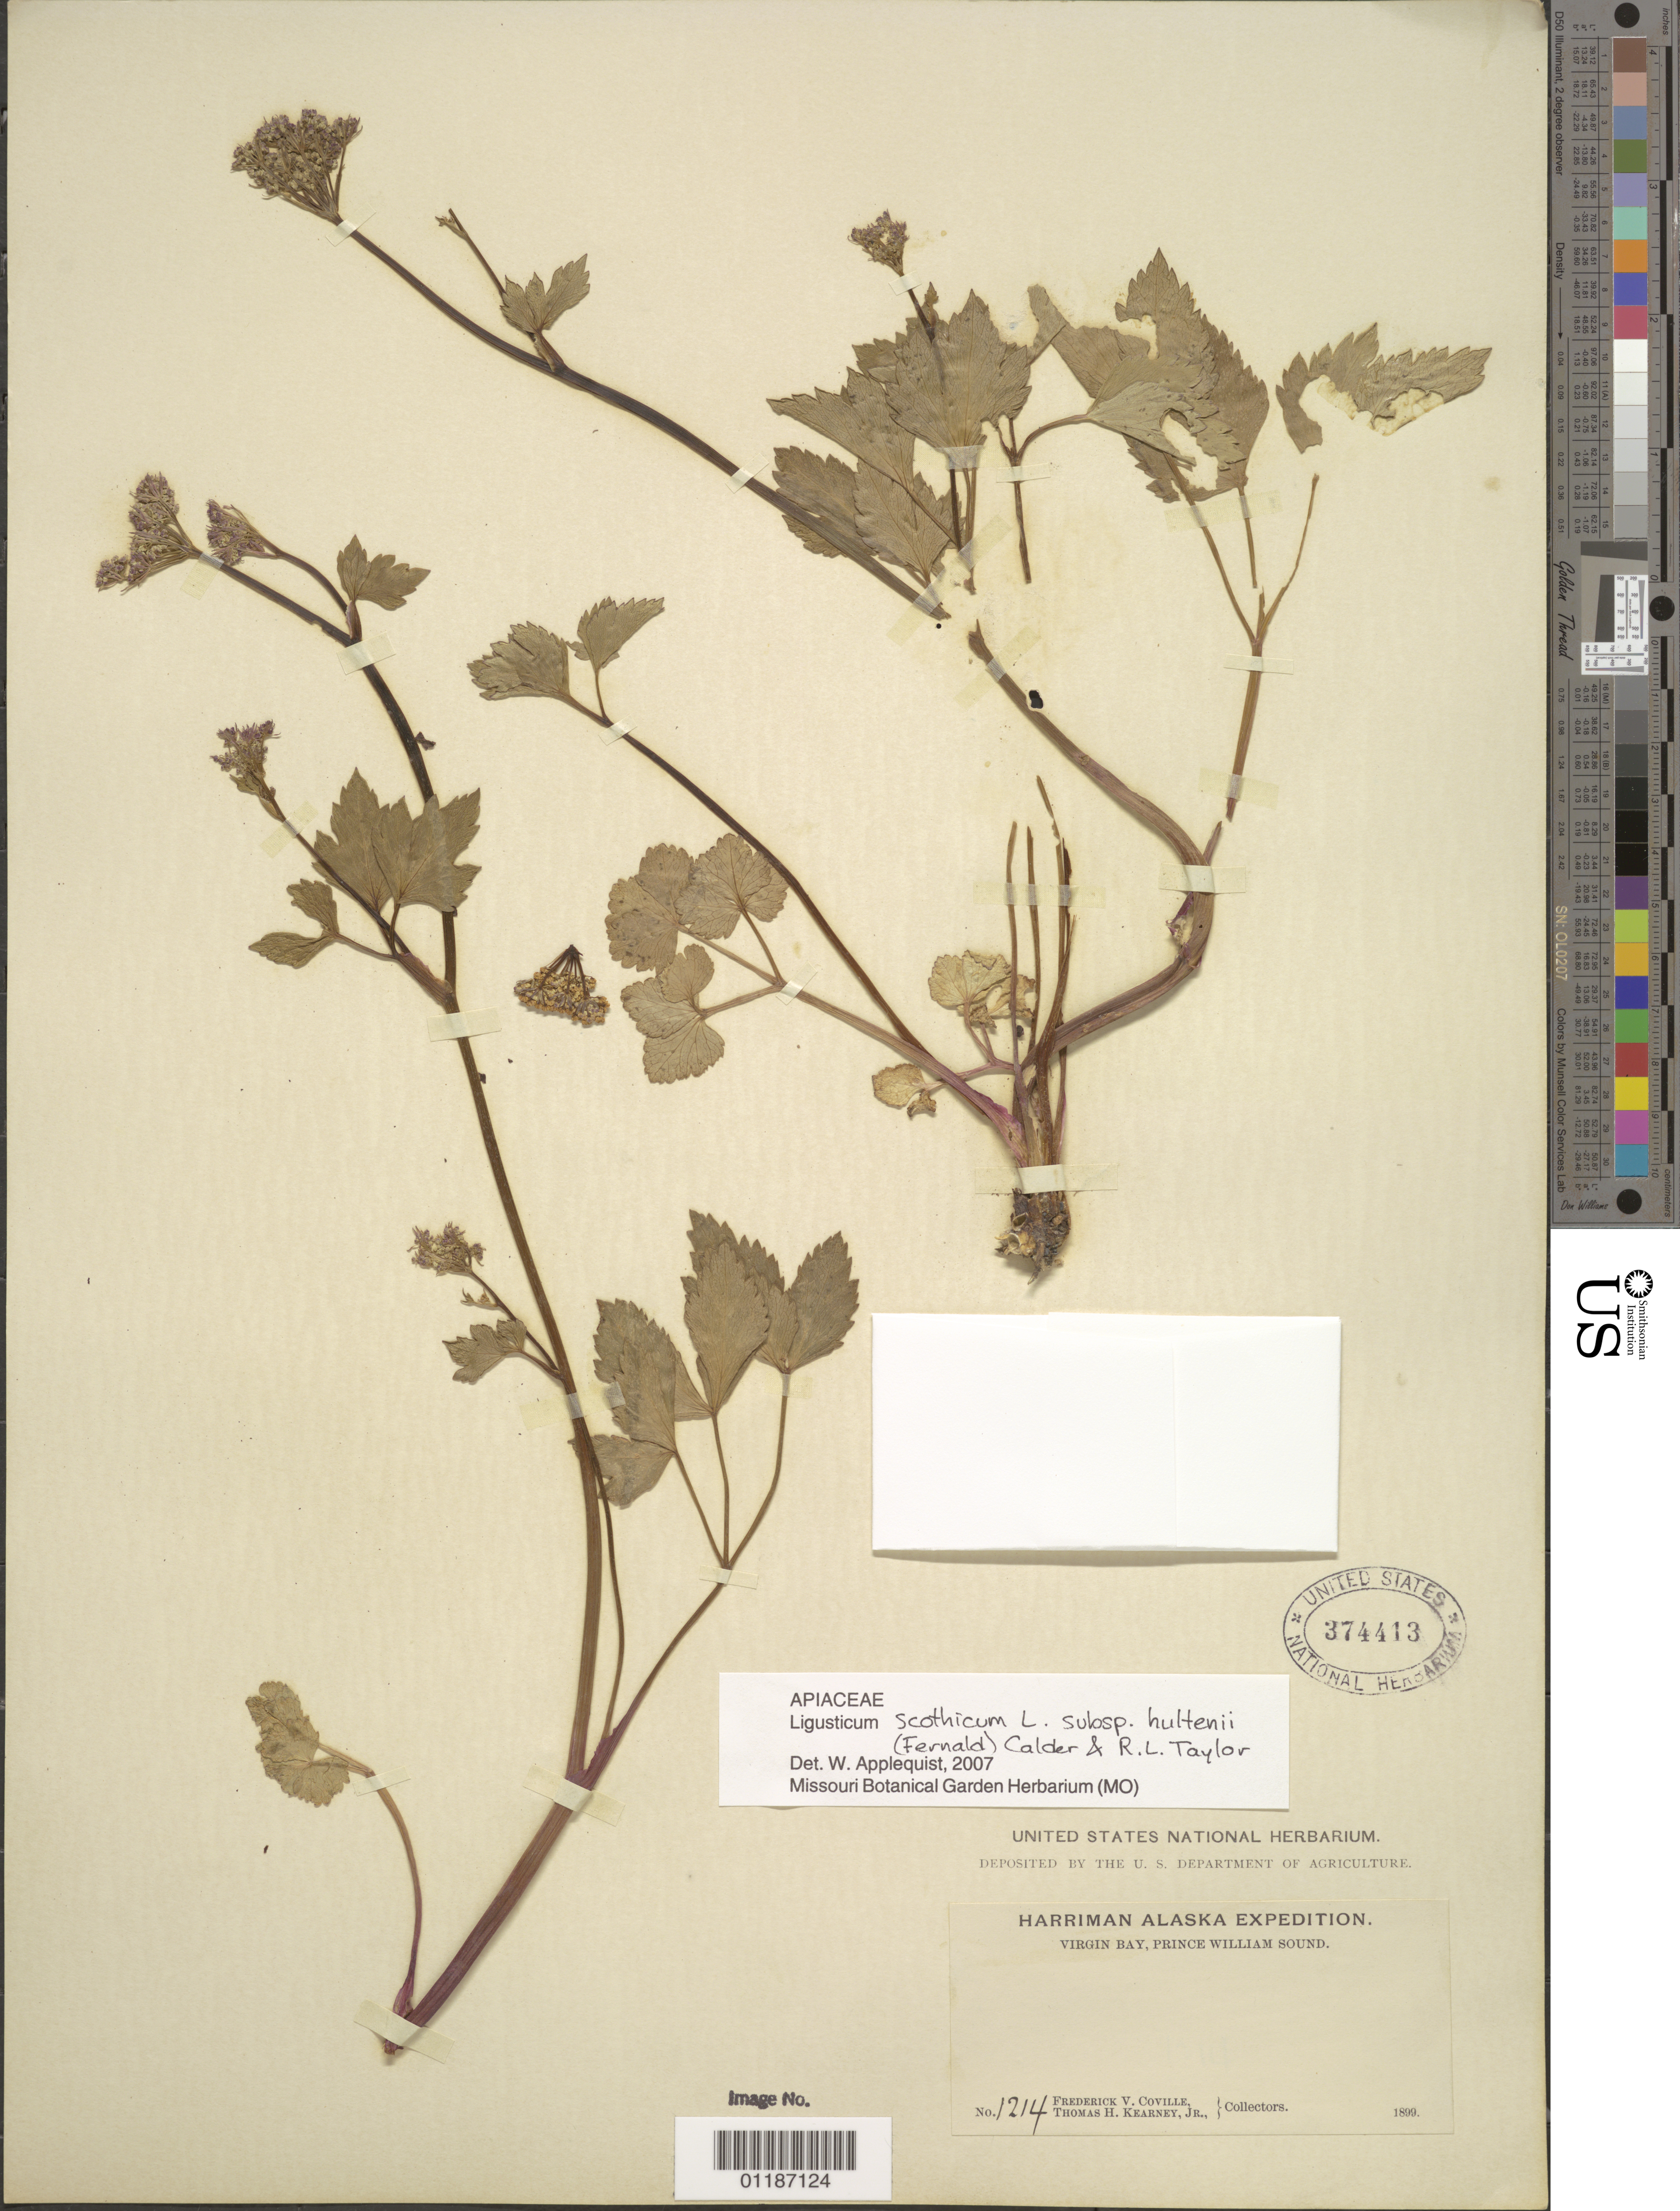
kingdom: Plantae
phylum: Tracheophyta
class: Magnoliopsida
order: Apiales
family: Apiaceae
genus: Ligusticum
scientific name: Ligusticum scoticum subsp. hultenii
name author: (Fernald) Calder & Roy L. Taylor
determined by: Applequist, W. L.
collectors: F. V. Coville & T. H. Kearney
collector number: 1214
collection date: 1899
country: United States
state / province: Alaska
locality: Virgin Bay, Prince William Sound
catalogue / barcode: US 374413